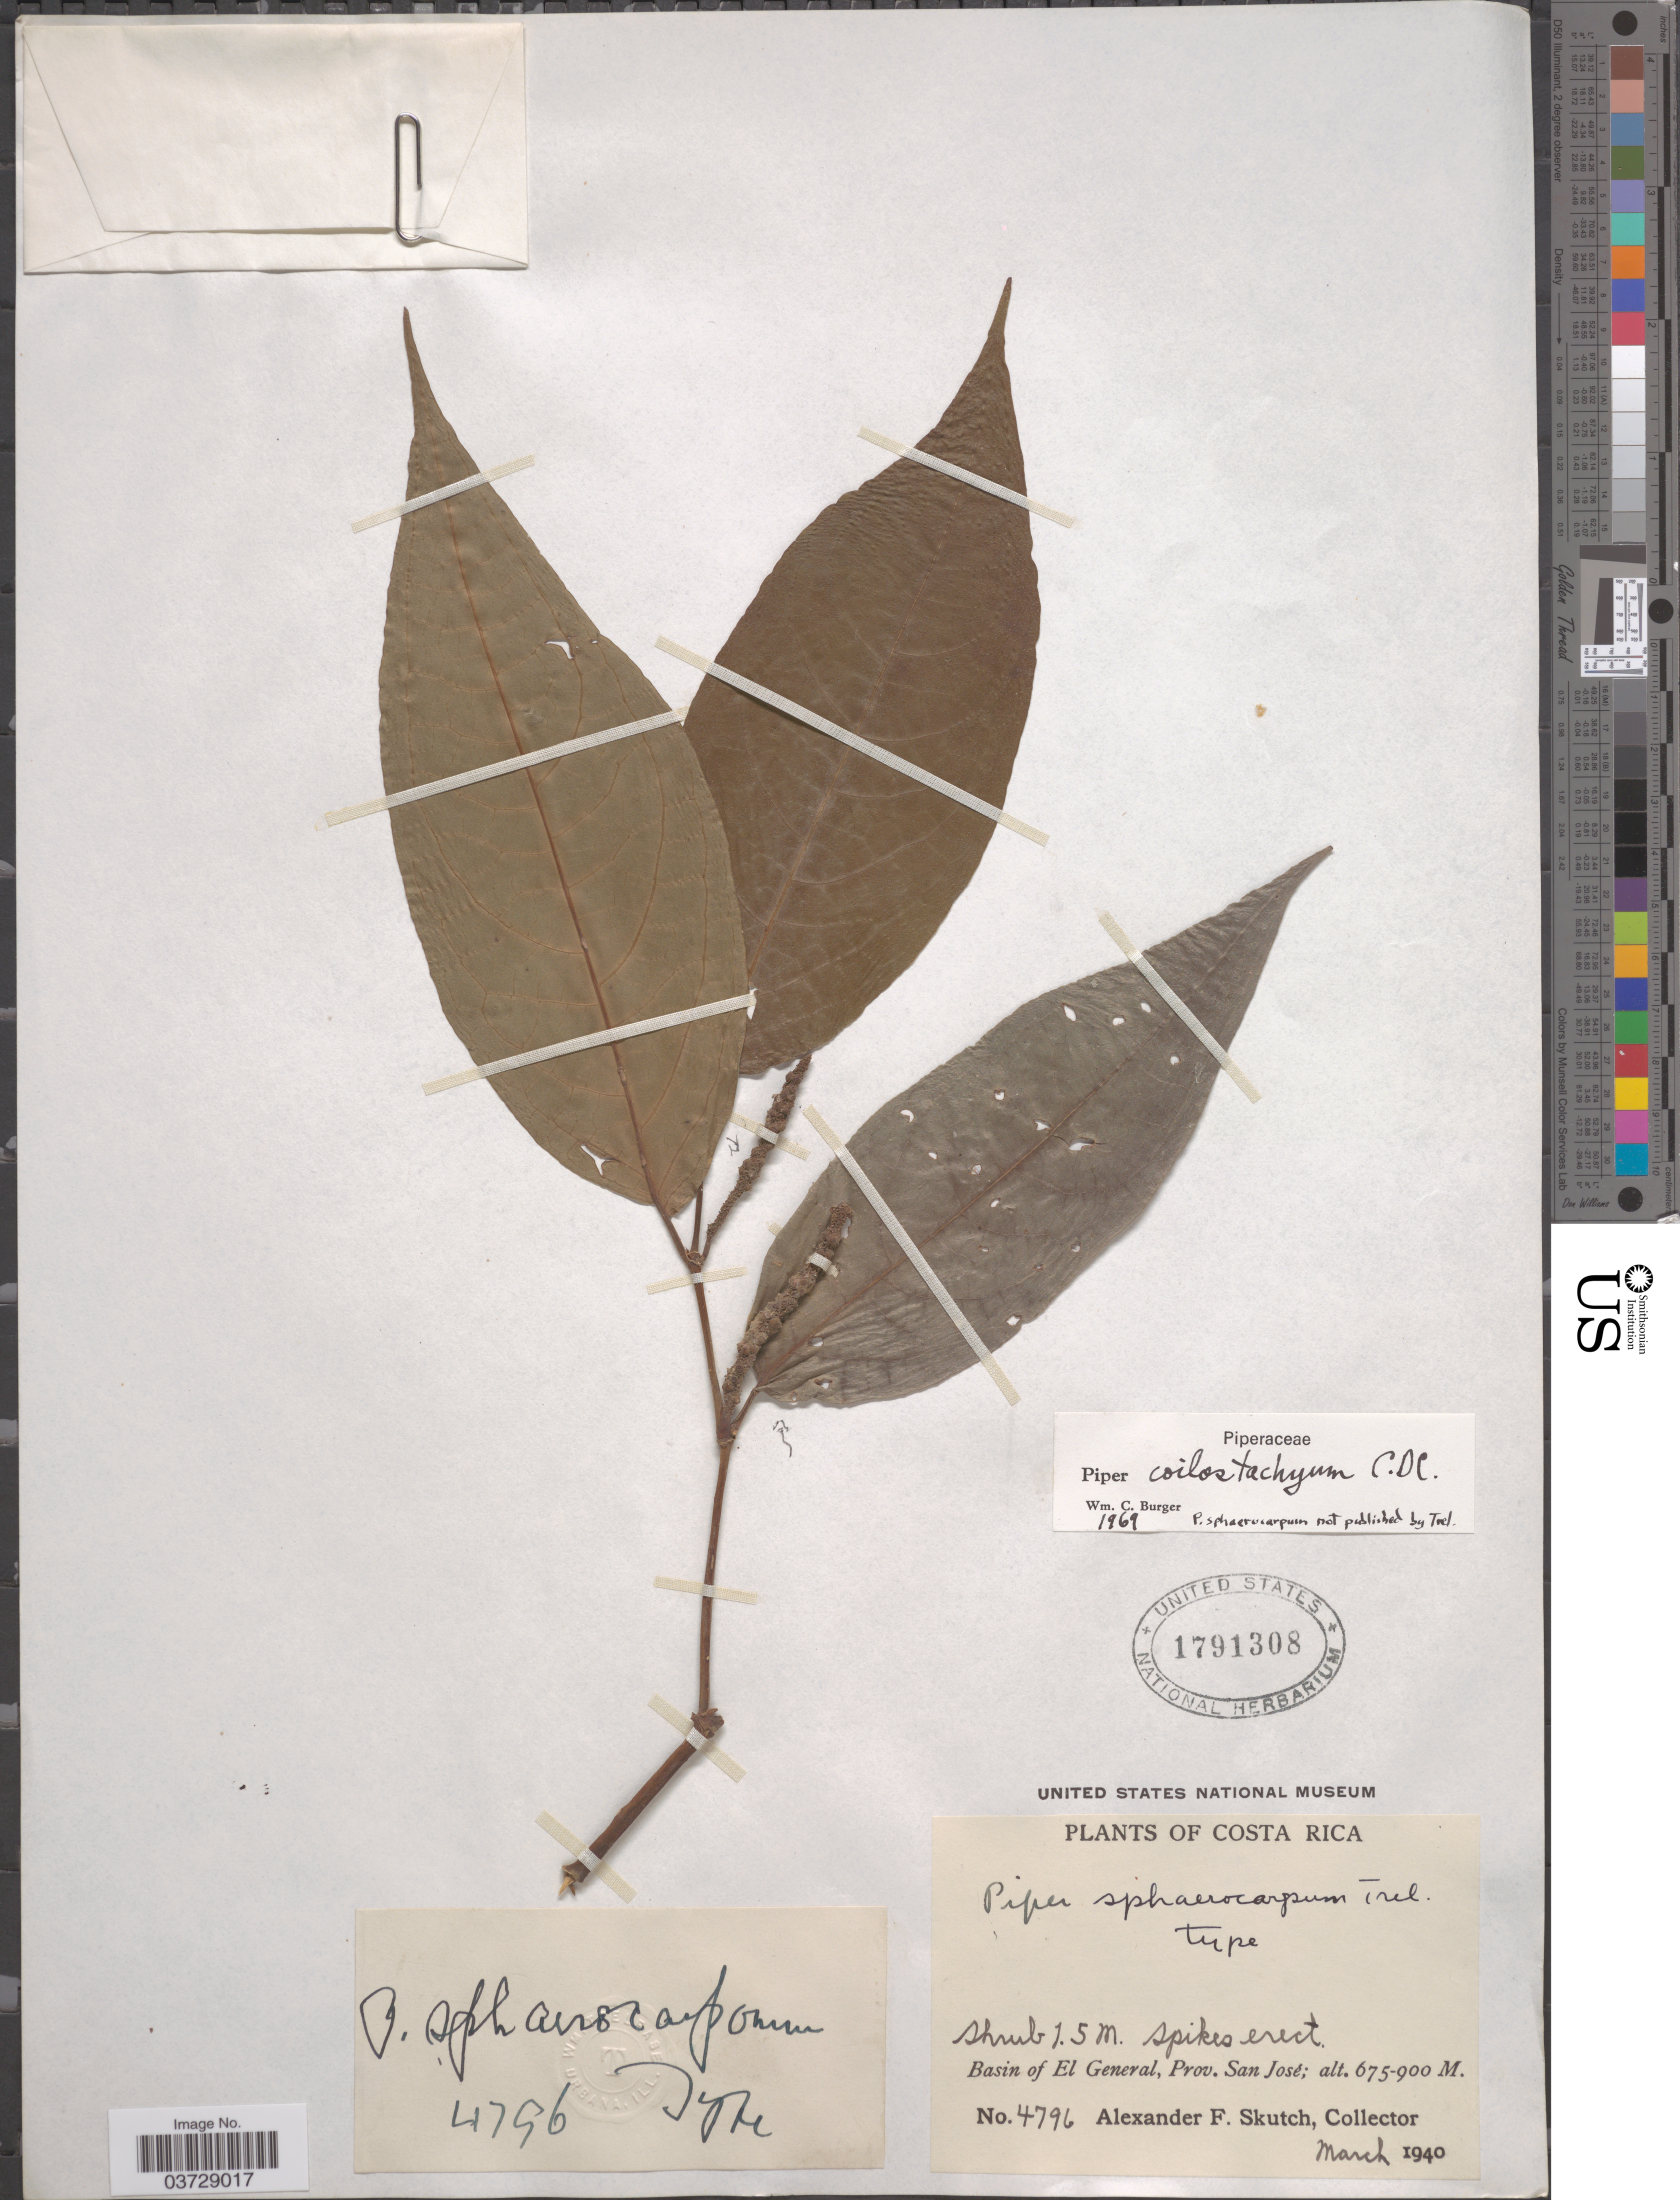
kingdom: Plantae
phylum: Tracheophyta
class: Magnoliopsida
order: Piperales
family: Piperaceae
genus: Piper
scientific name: Piper coilostachyum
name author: C. DC.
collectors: A. F. Skutch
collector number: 4796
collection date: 1940-03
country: Costa Rica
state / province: San José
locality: Basin of El General.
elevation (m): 675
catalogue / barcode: US 1791308